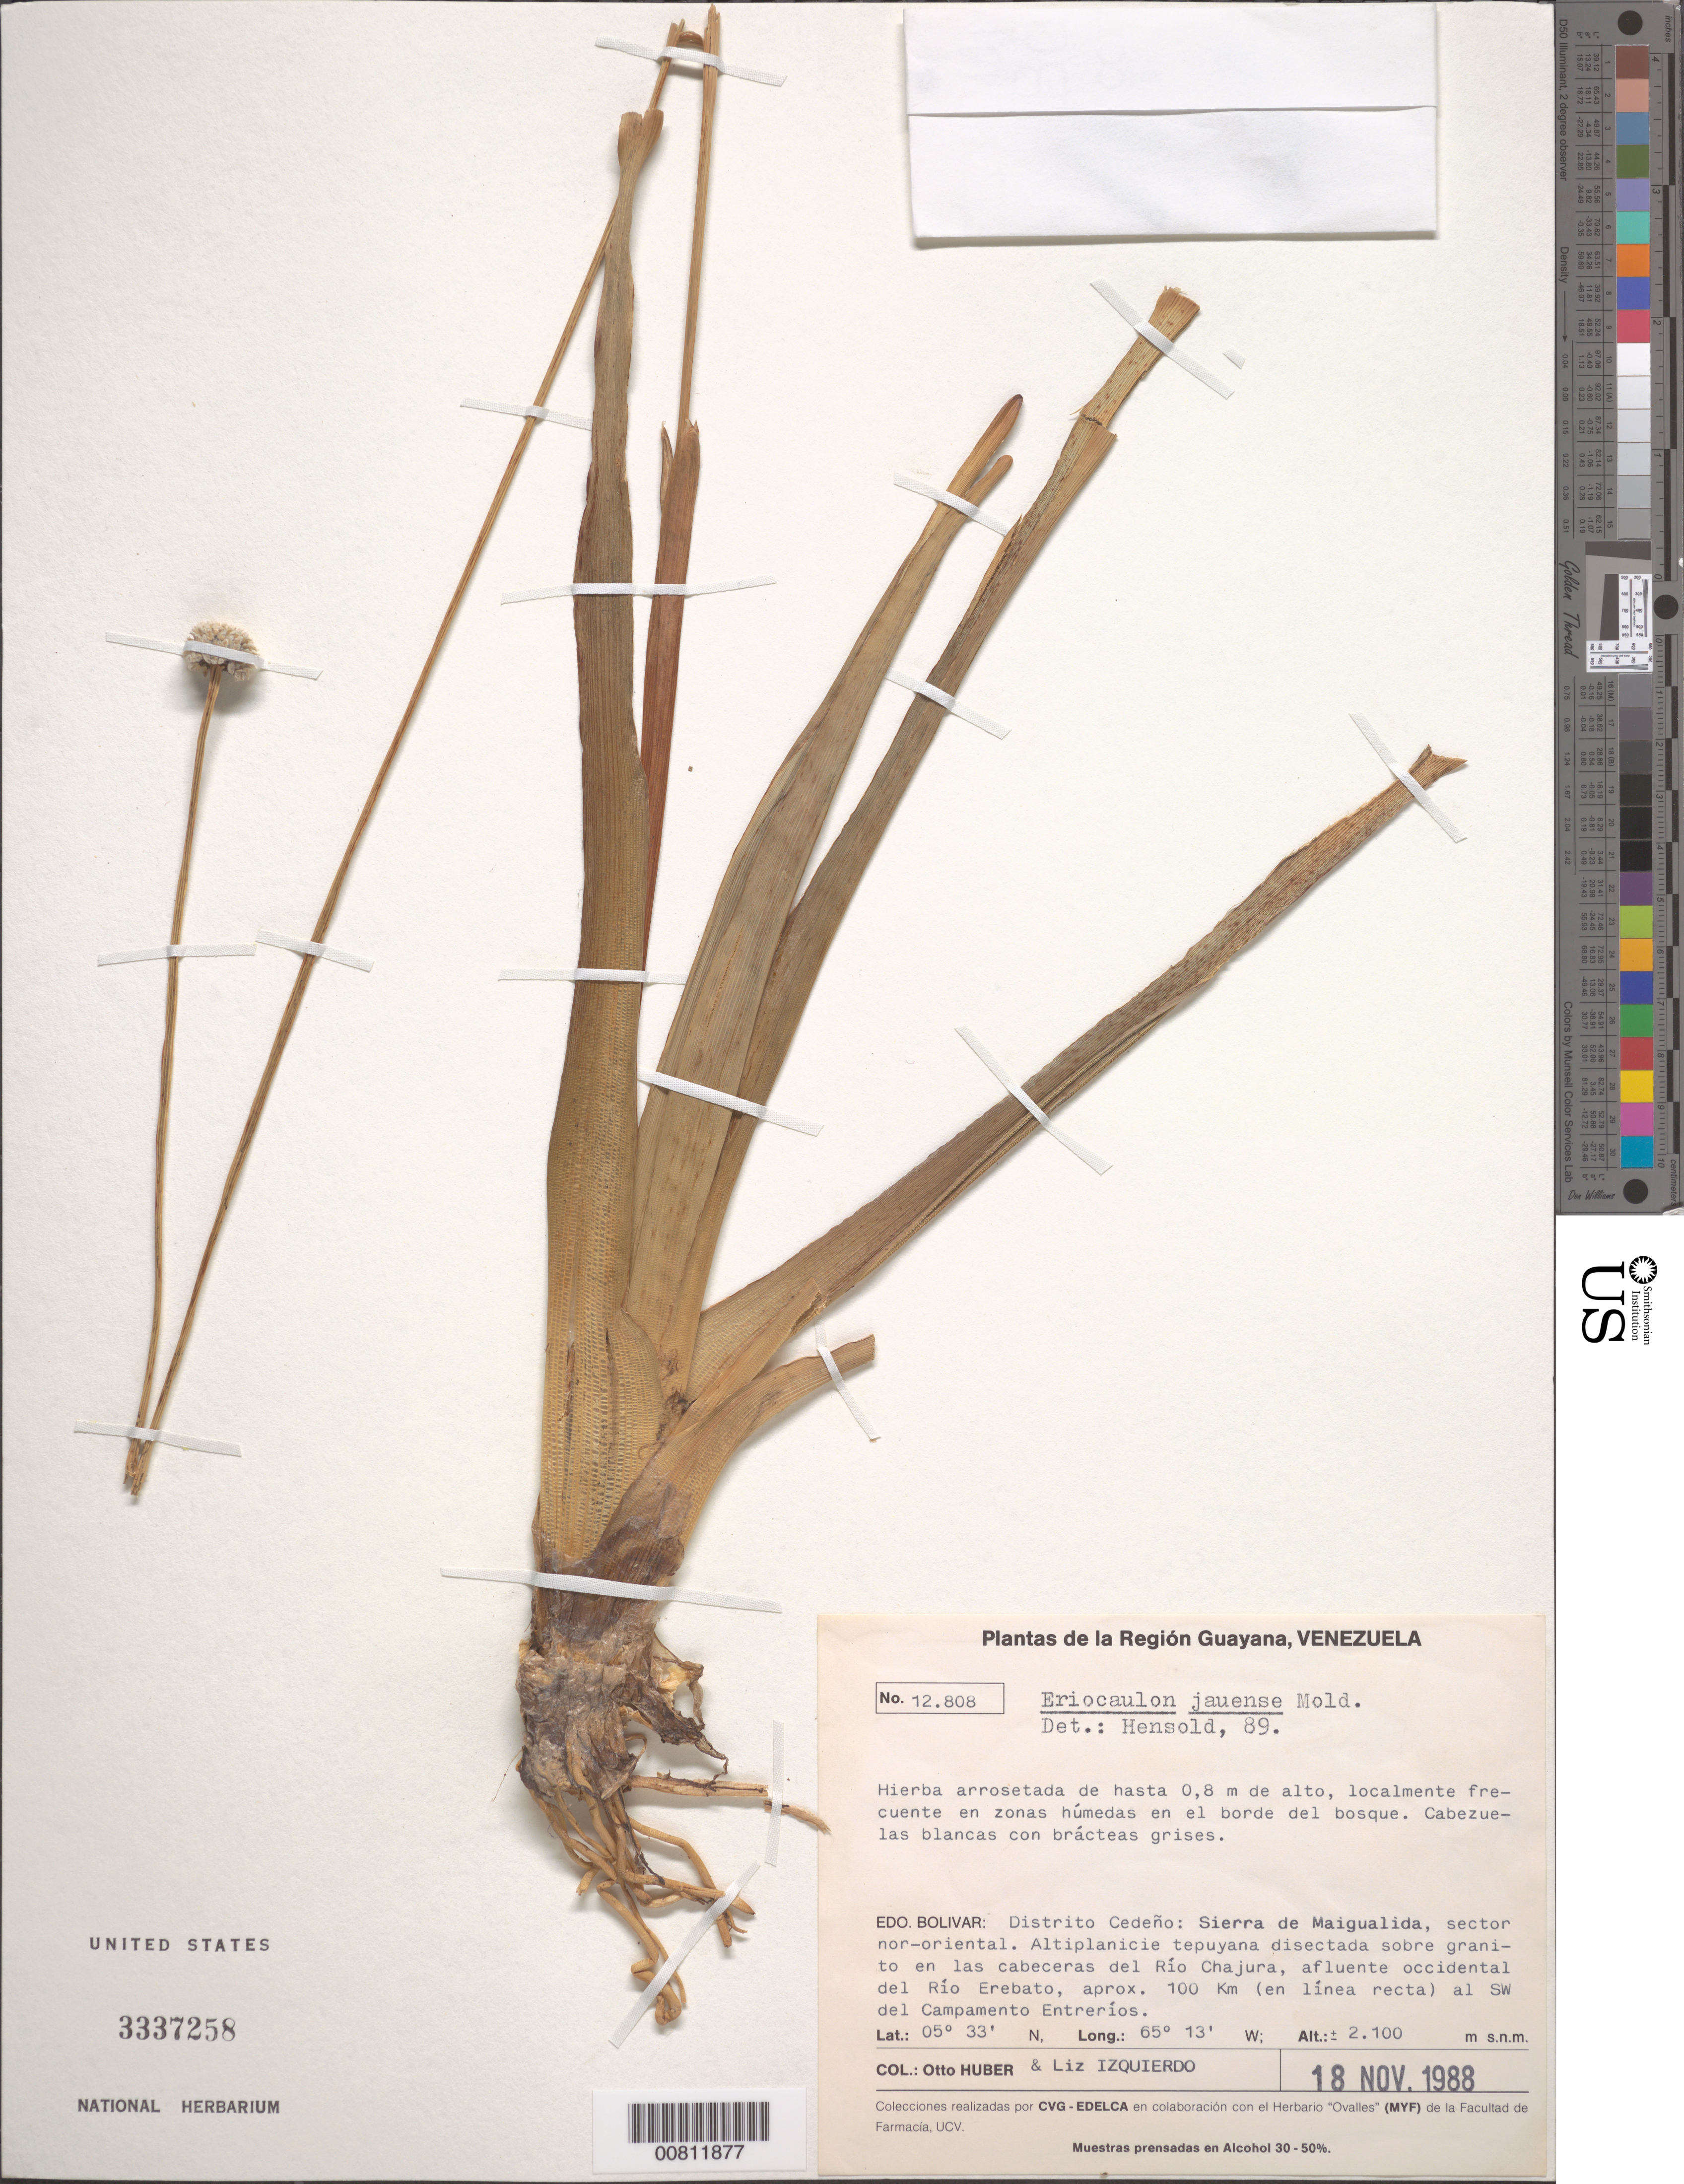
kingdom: Plantae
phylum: Tracheophyta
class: Liliopsida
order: Poales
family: Eriocaulaceae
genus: Eriocaulon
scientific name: Eriocaulon jauense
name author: Moldenke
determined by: Hensold, N.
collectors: O. Huber & L. Izquierdo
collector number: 12808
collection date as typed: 18-Nov-88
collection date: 1988-11-18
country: Venezuela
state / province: Bolívar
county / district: Cedeño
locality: Sierra de Maigualida, sector nor-oriental, cabeceras del Río Chajura, afluente occidental del Río Erebato, aprox. 100 km al SW del Campamento EntreRíos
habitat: Zonas humedas en el borde del bosque. Altiplanicie tepuyana disectada sobre granito en las cabeceras del río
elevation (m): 2100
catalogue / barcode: US 3337258